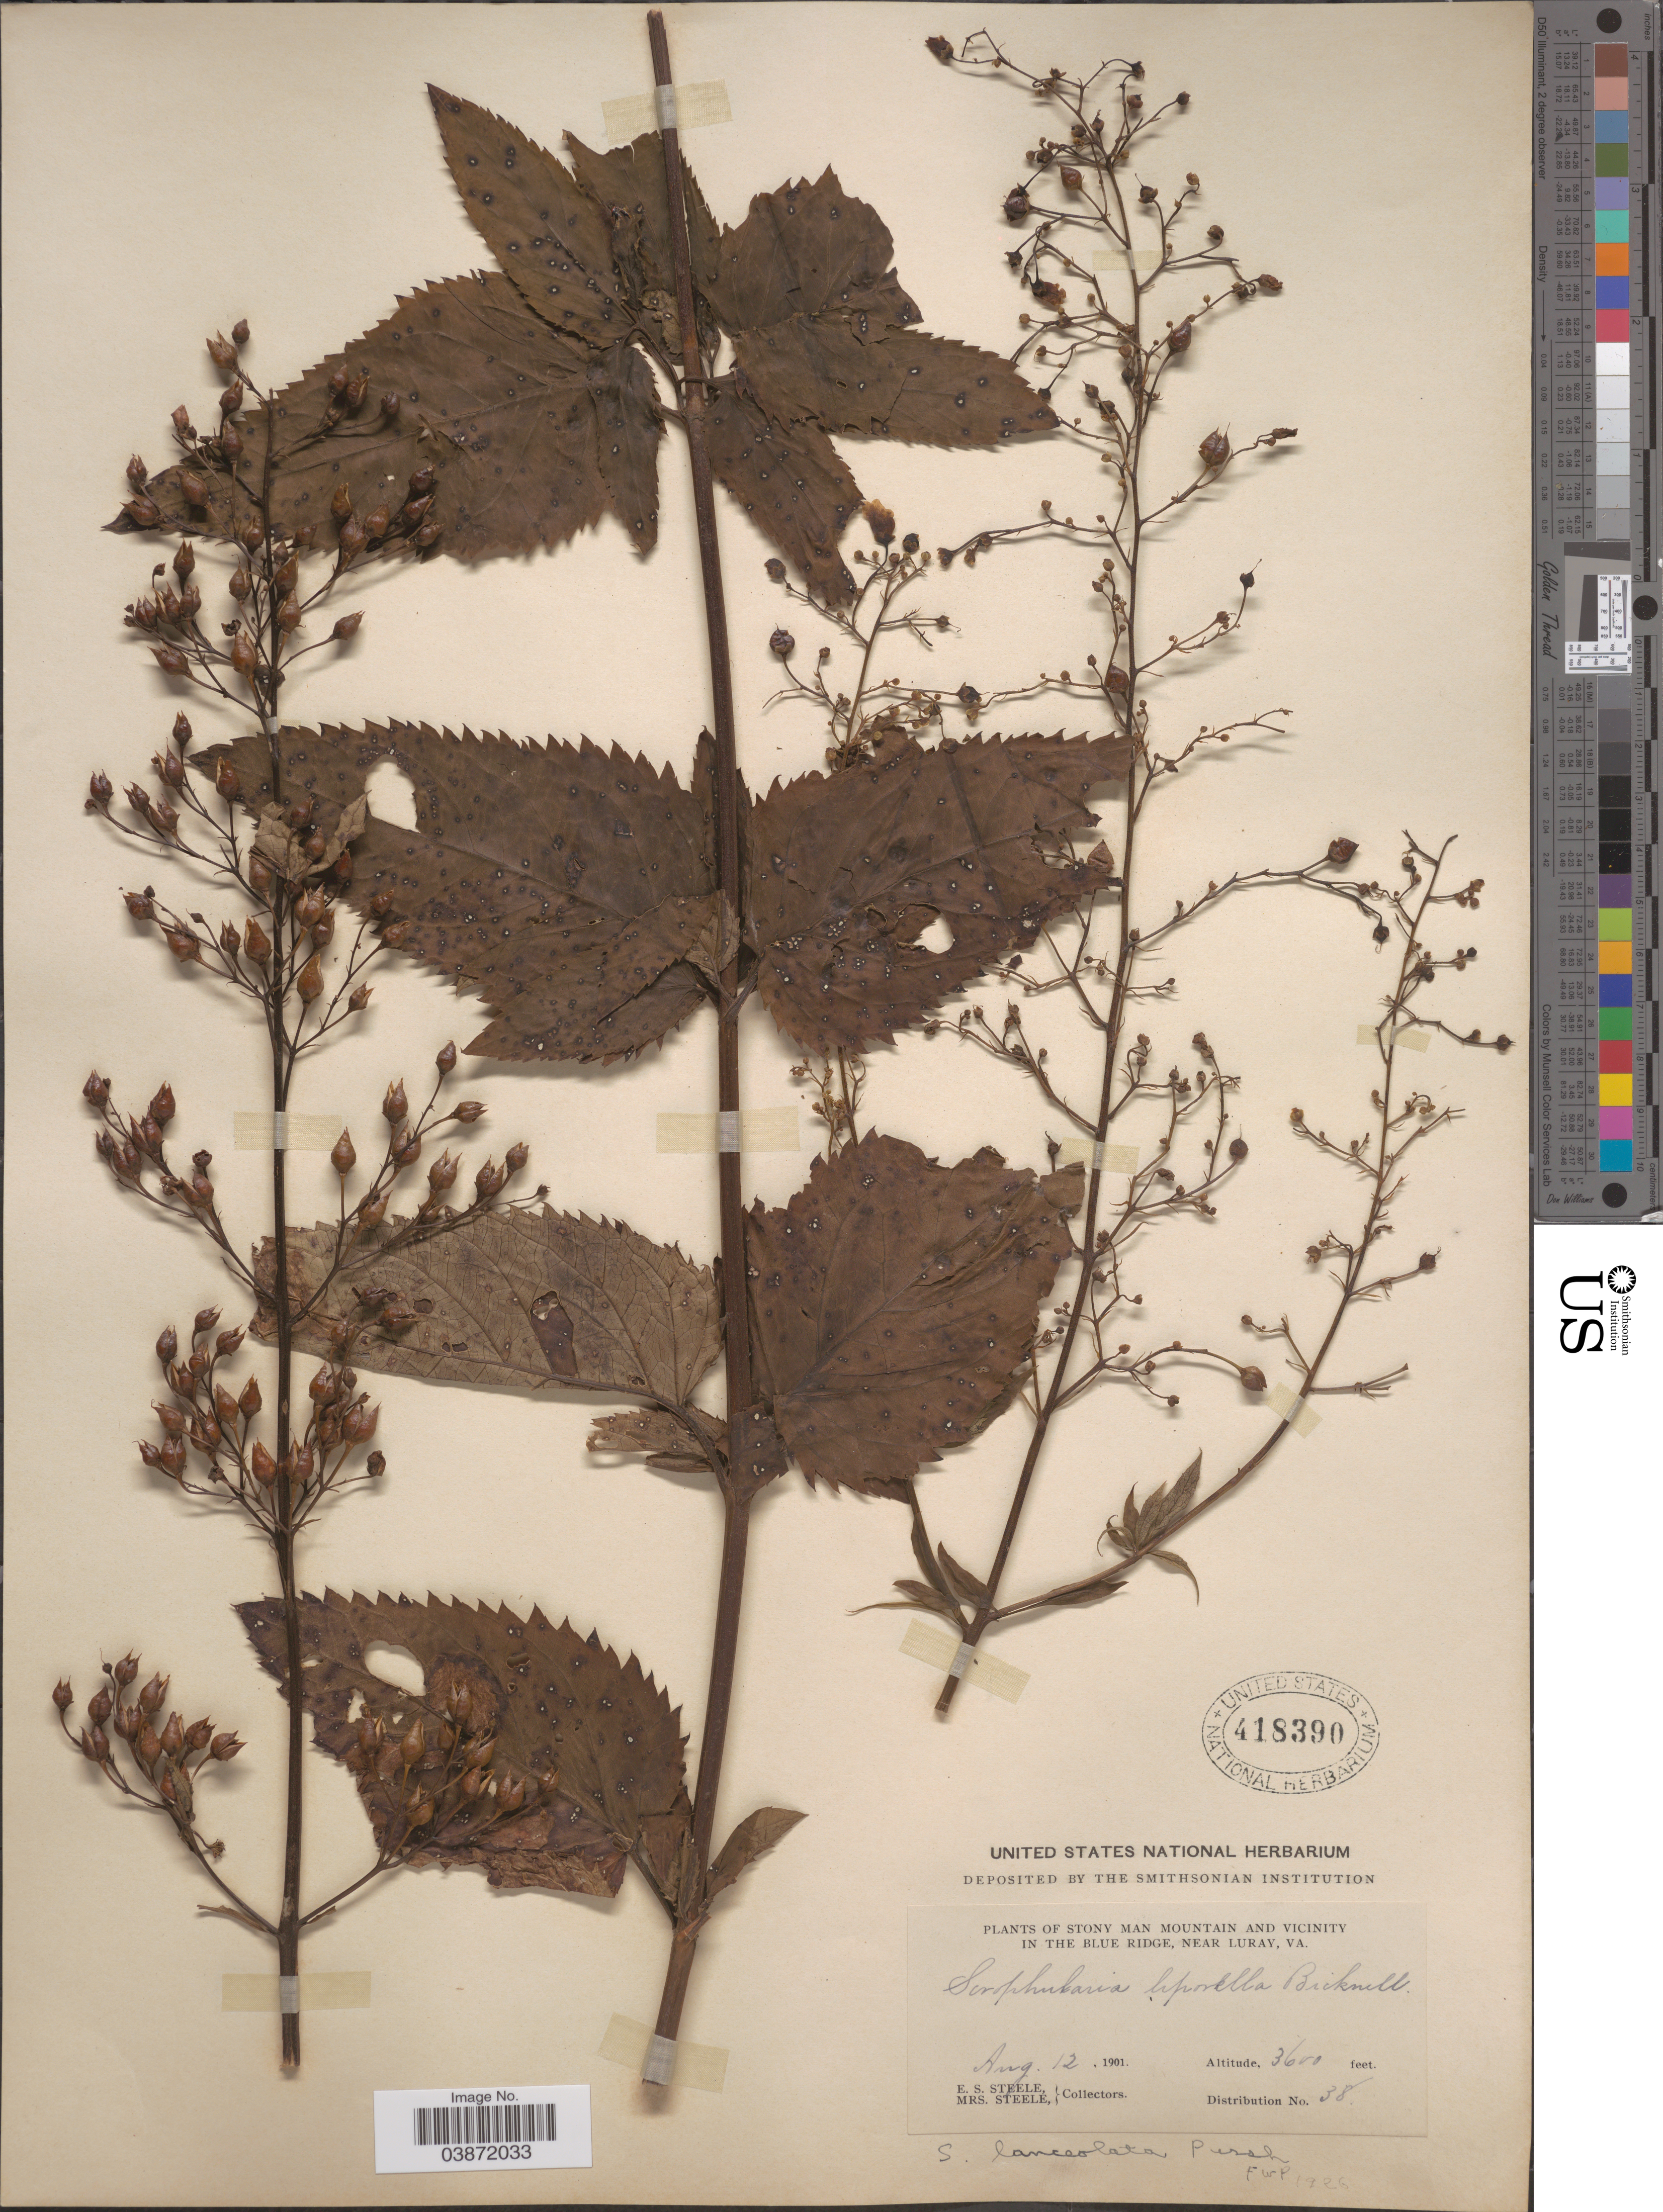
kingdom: Plantae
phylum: Tracheophyta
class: Magnoliopsida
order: Lamiales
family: Scrophulariaceae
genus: Scrophularia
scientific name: Scrophularia lanceolata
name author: Pursh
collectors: E. Steele & Mrs. E. S. Steele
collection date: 1901-08-12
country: United States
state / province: Virginia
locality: Stony Man Mountain and vicinity in the Blue Ridge, near Luray.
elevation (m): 1097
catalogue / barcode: US 418390